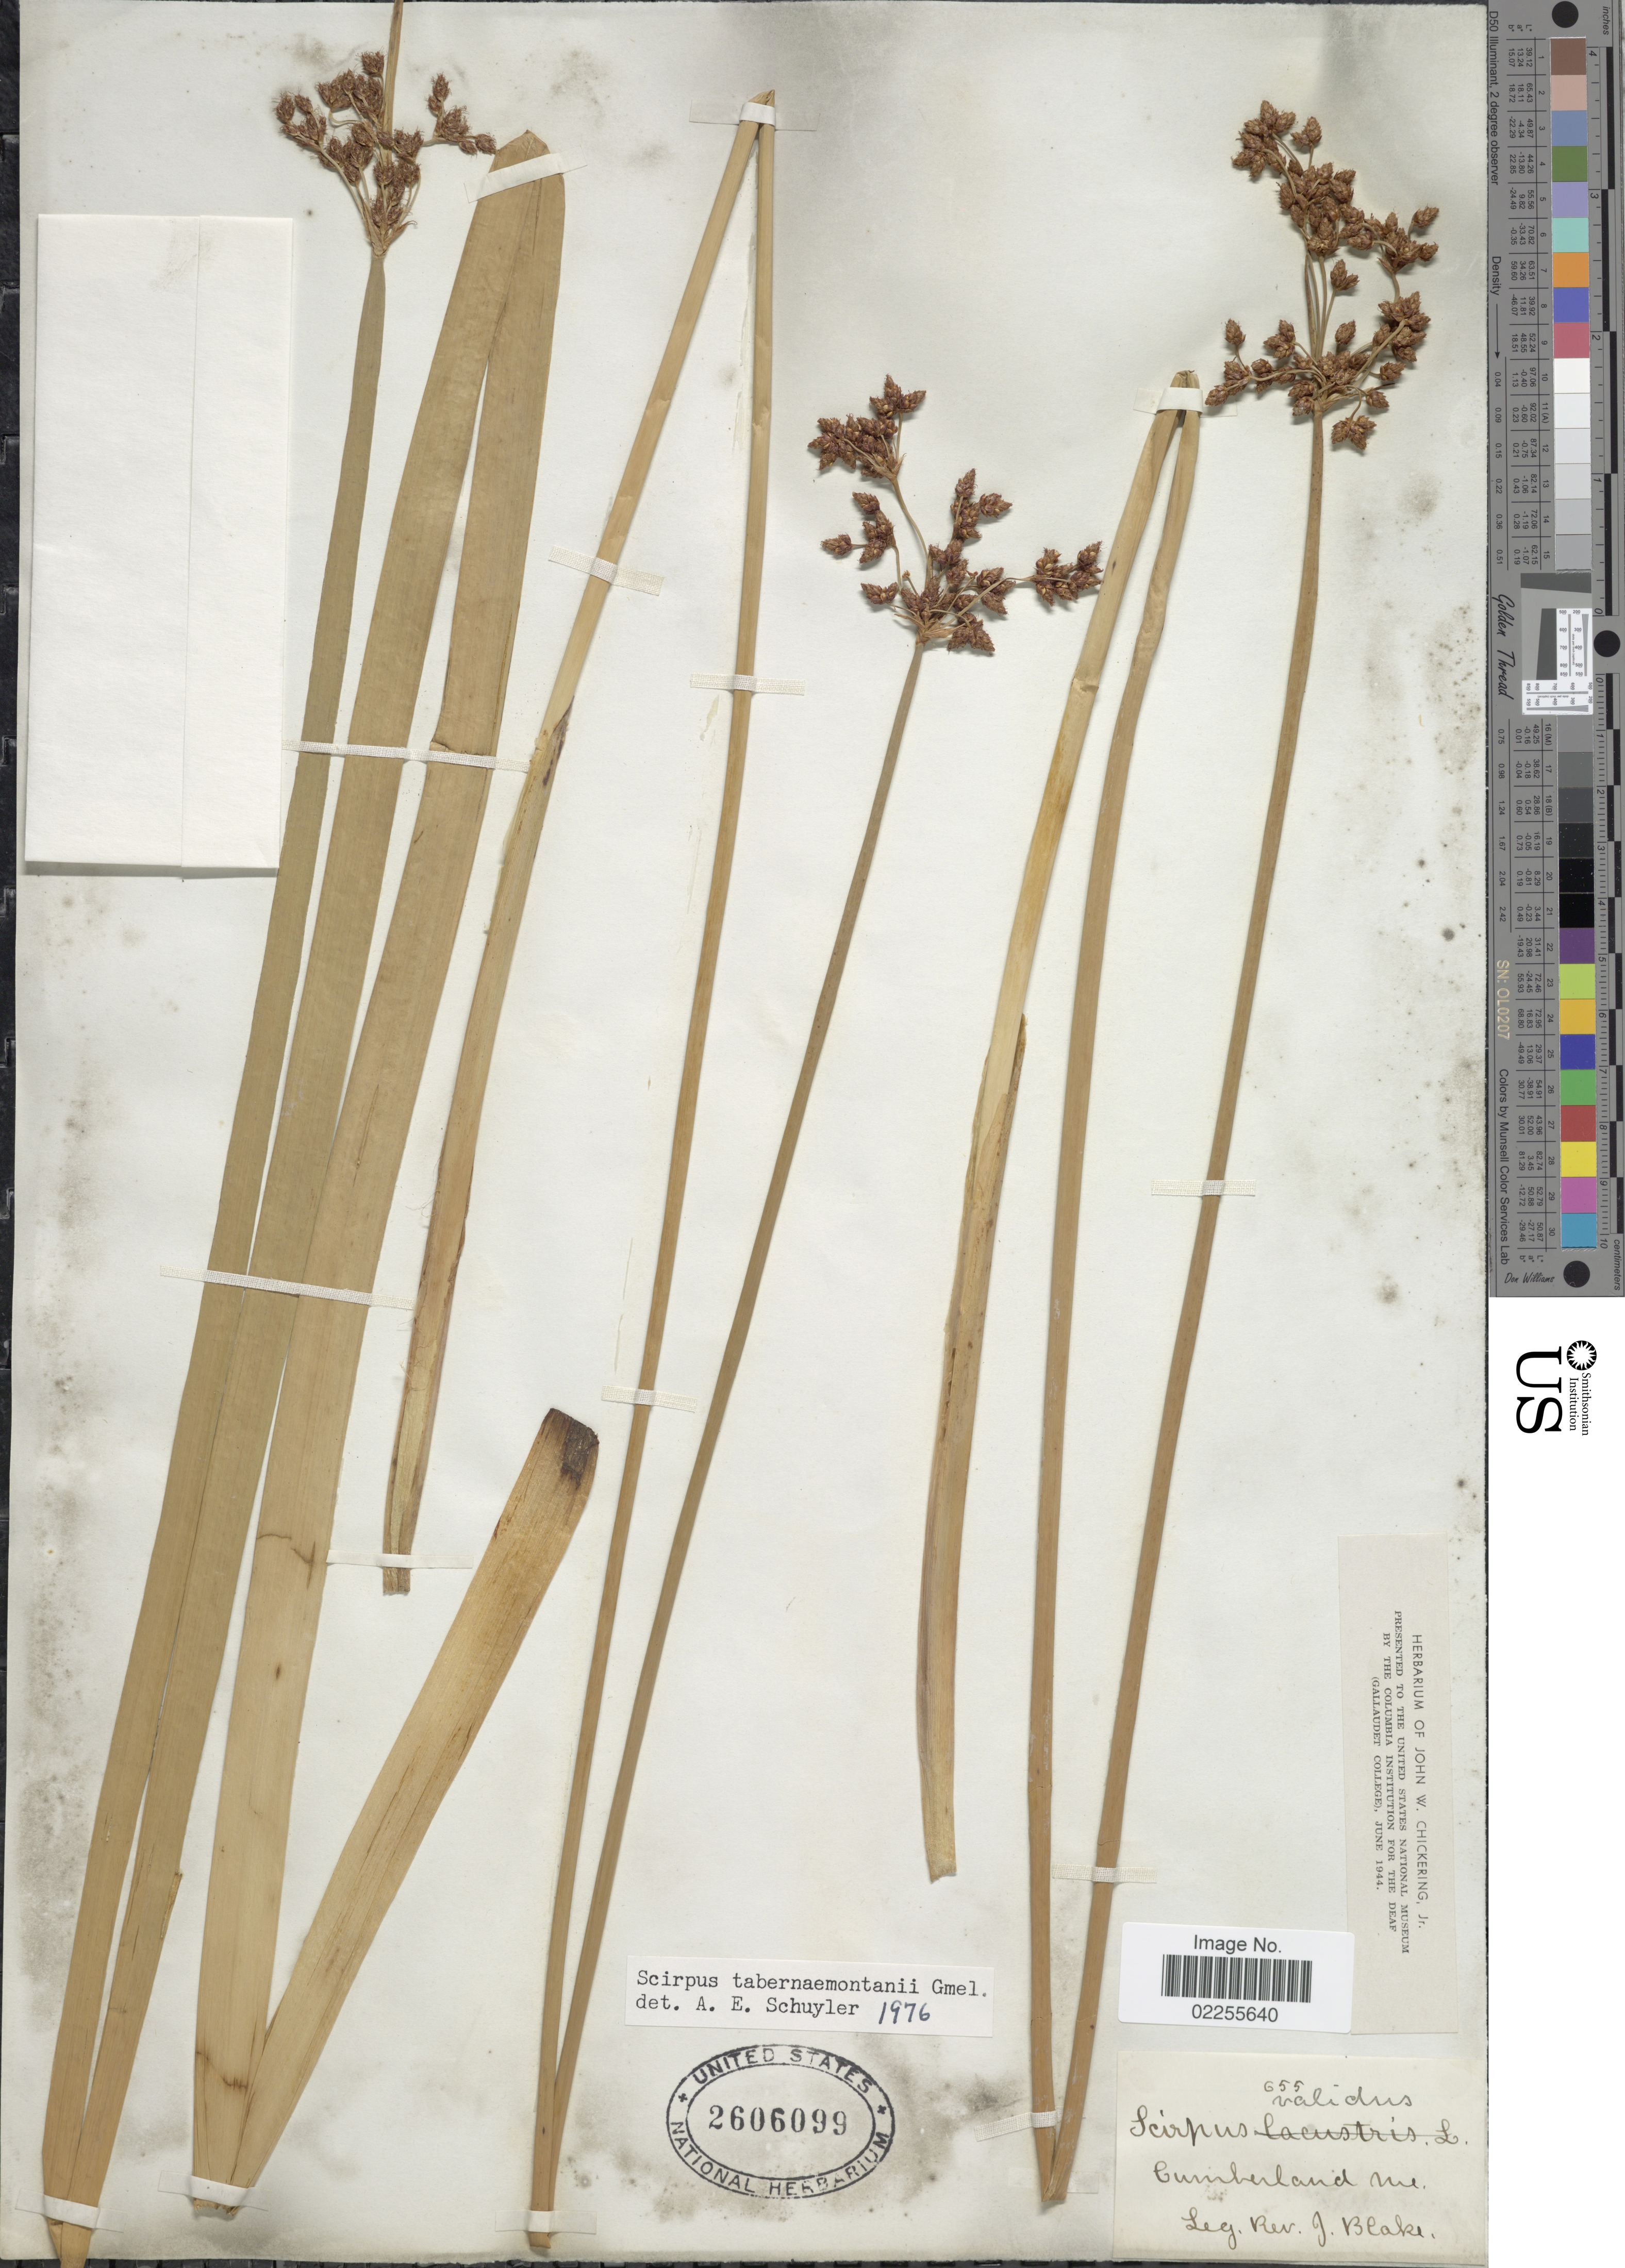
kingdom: Plantae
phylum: Tracheophyta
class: Liliopsida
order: Poales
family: Cyperaceae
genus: Schoenoplectus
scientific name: Schoenoplectus tabernaemontani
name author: (C.C. Gmel.) Palla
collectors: J. Blake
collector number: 655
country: United States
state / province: Maine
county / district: Cumberland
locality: Cumberland.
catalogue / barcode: US 2606099